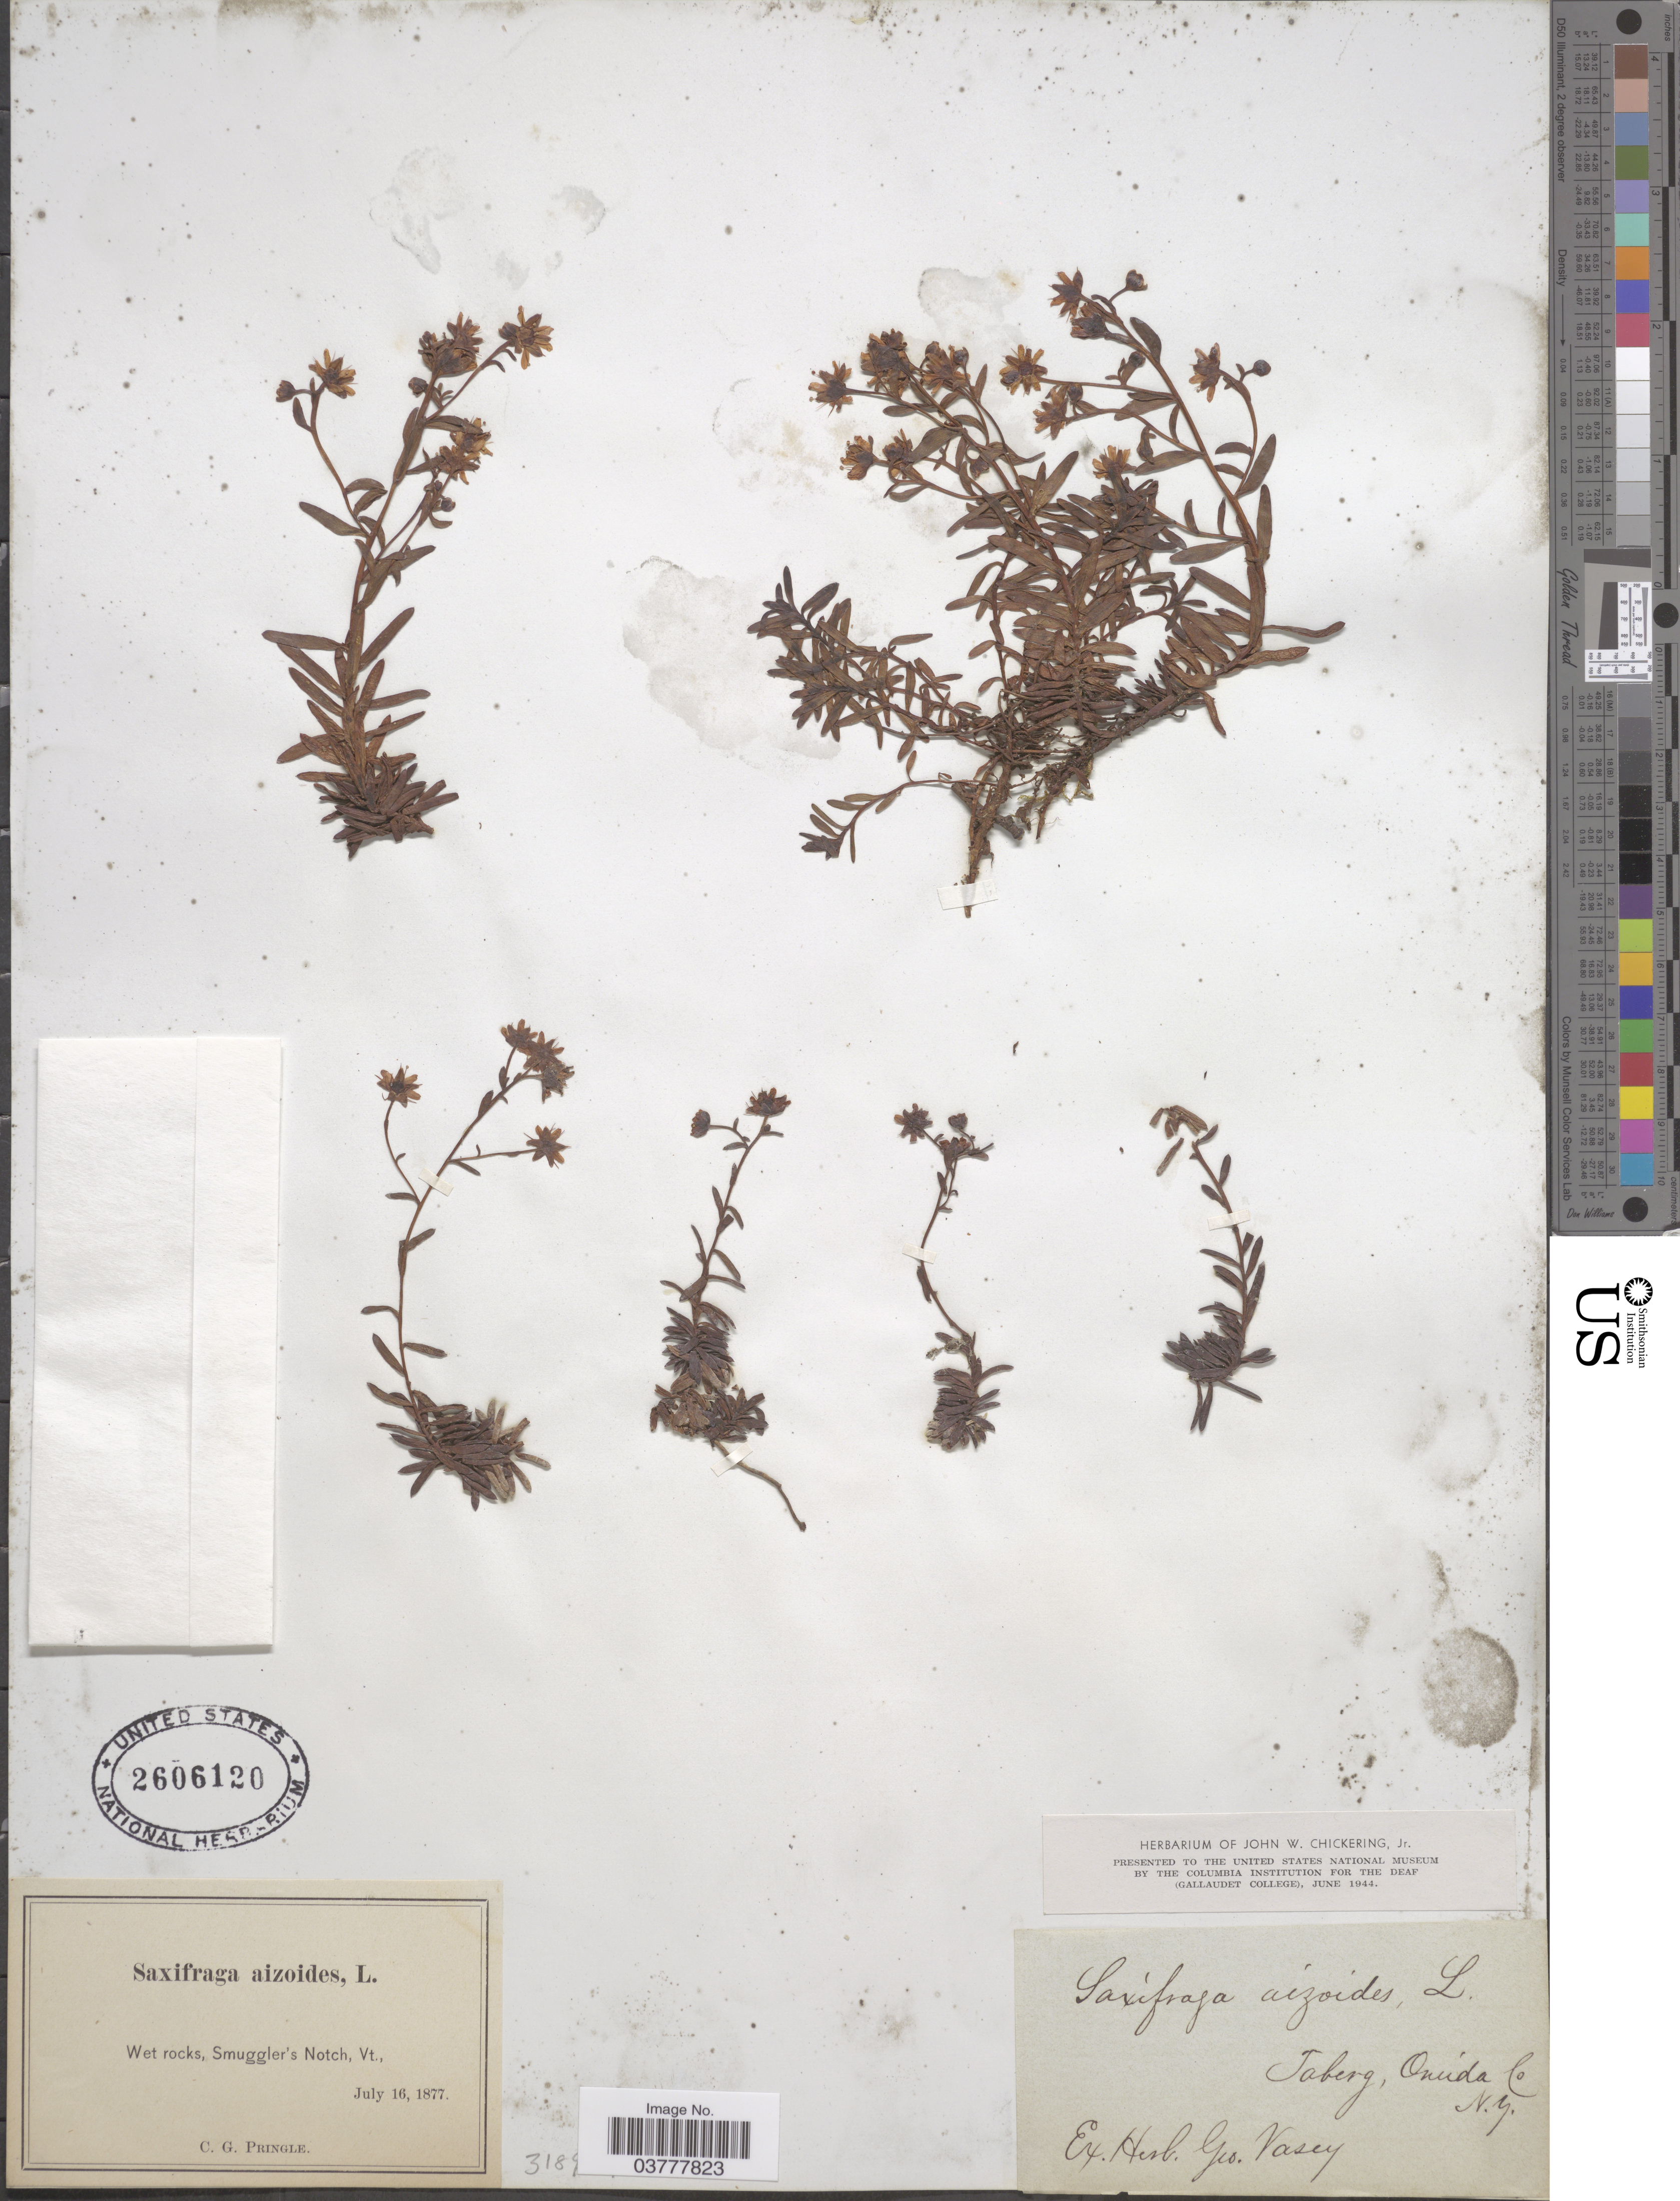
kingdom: Plantae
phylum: Tracheophyta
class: Magnoliopsida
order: Saxifragales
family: Saxifragaceae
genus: Saxifraga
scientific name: Saxifraga aizoides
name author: L.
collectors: ex Herb. Dr. Geo Vasey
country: United States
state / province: New York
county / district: Oneida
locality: Taberg, Oneida Co.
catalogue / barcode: US 2606120-2